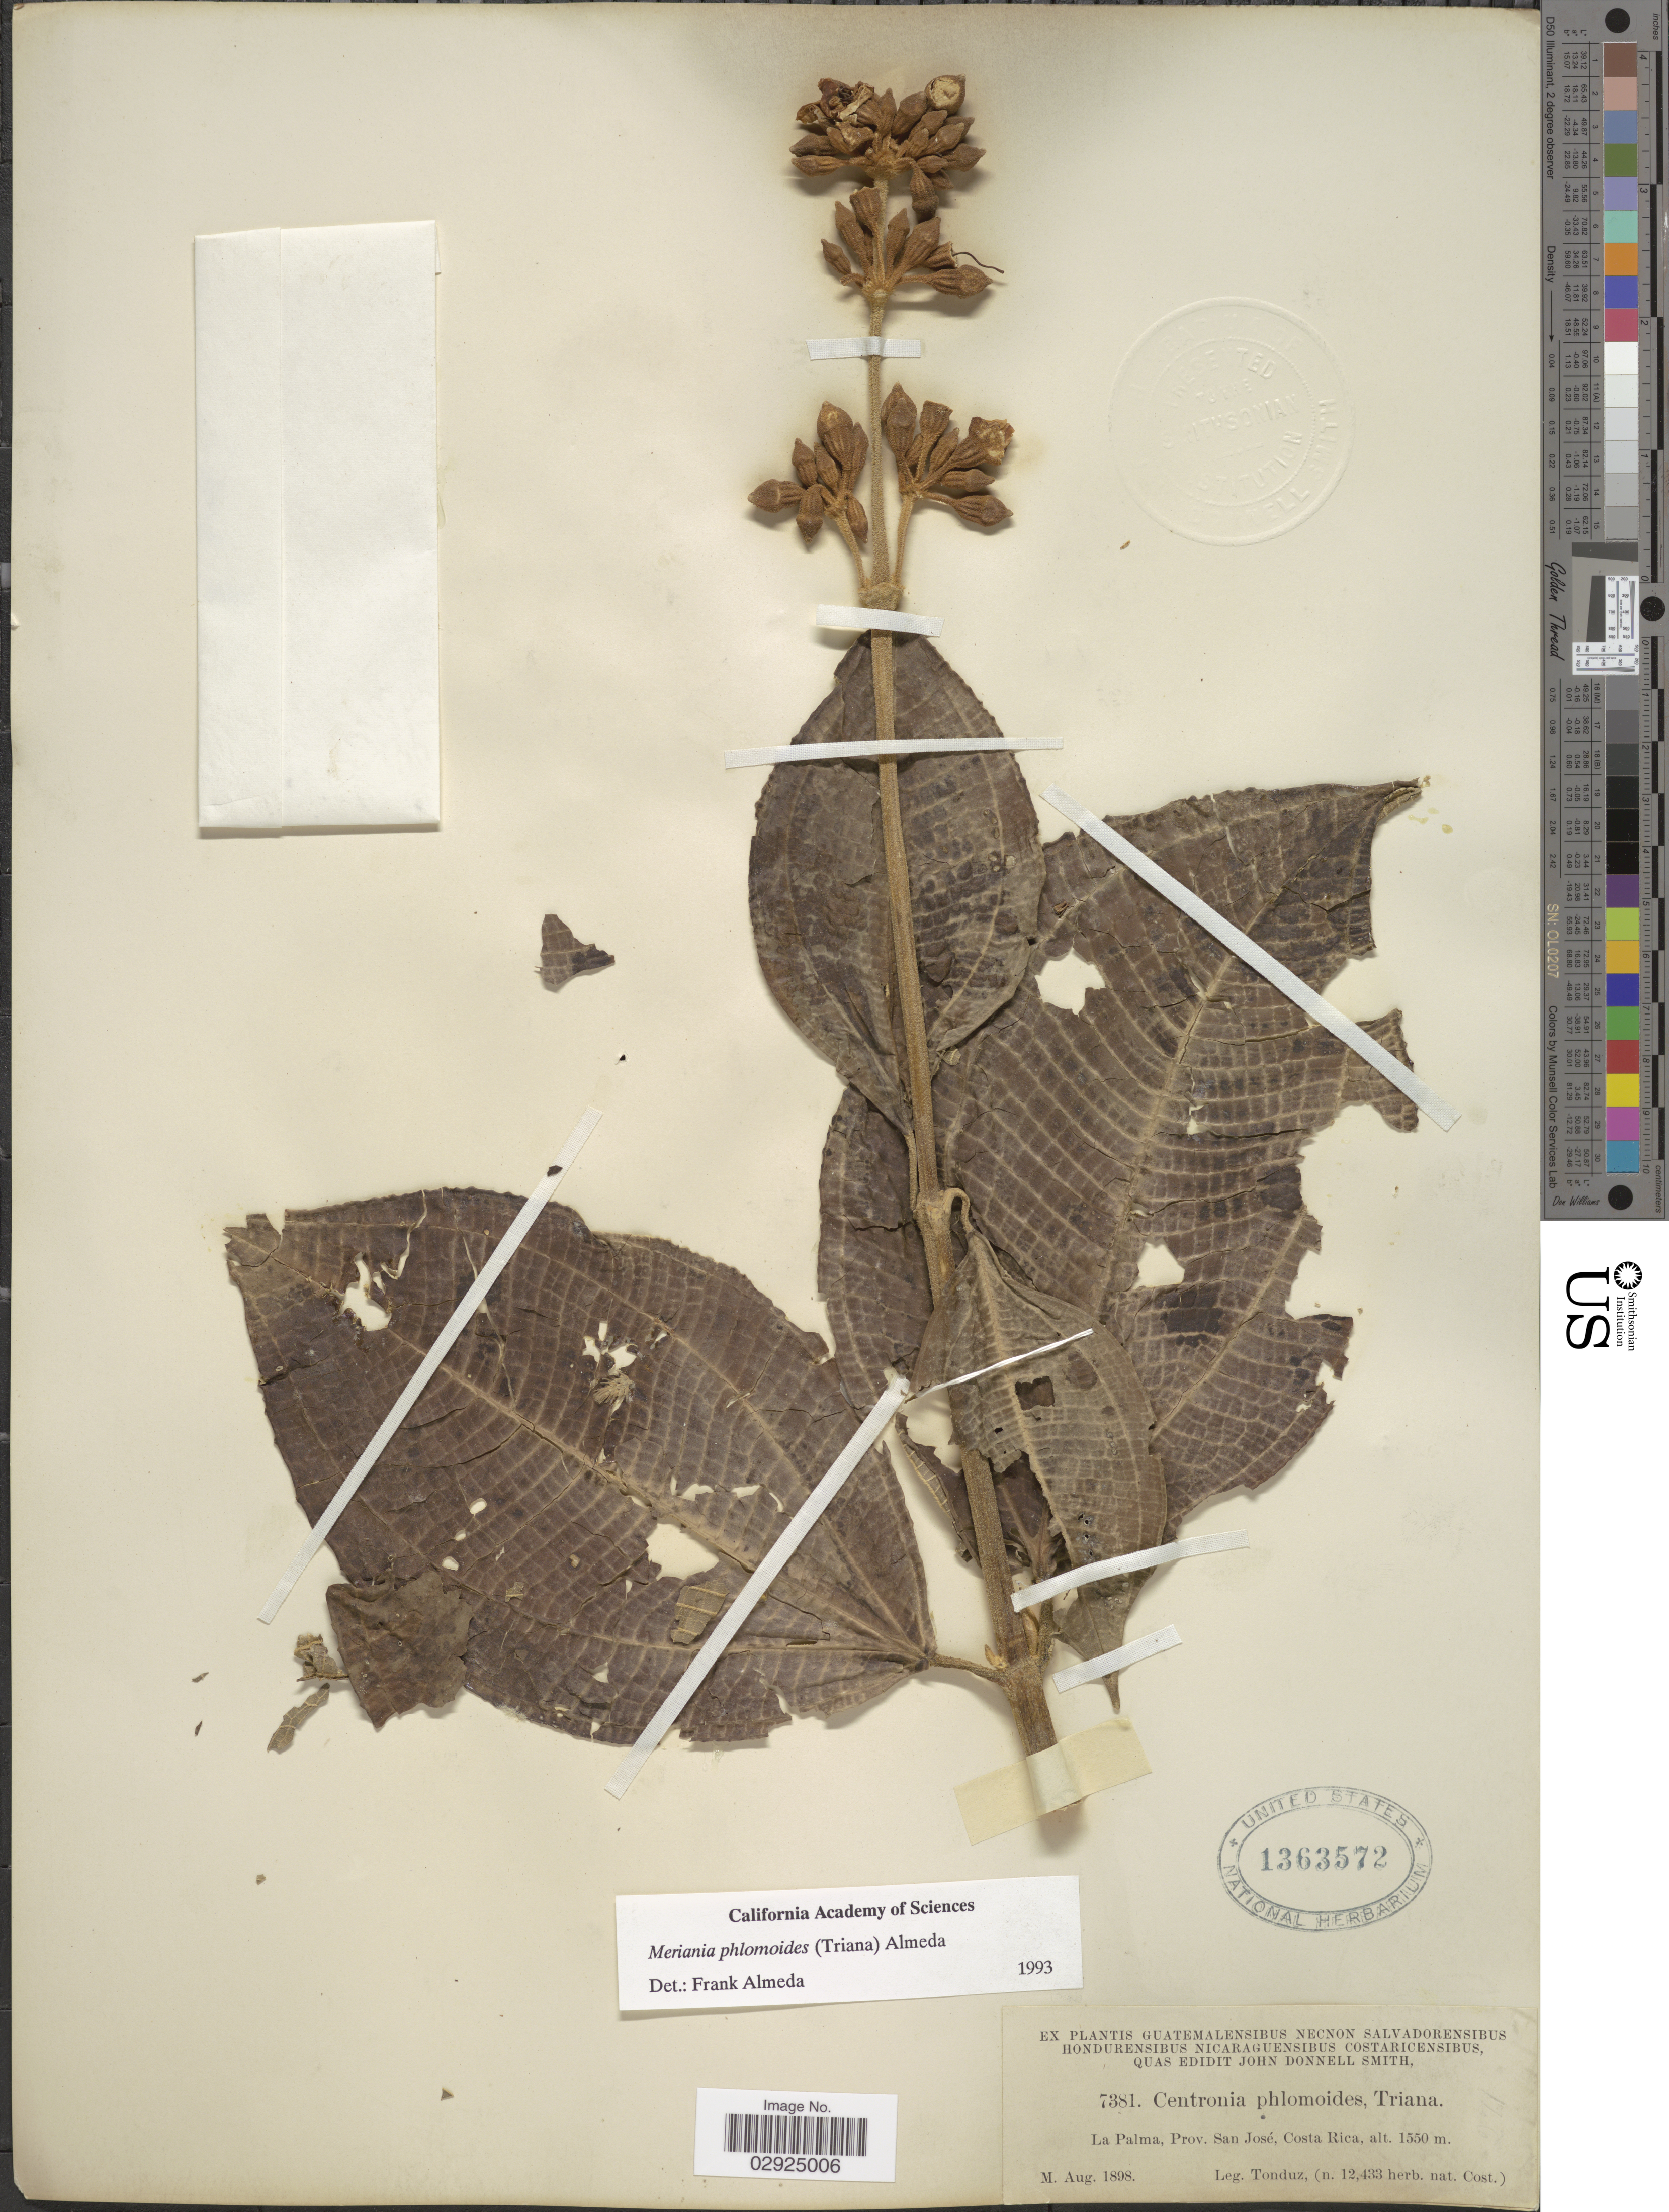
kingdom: Plantae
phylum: Tracheophyta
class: Magnoliopsida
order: Myrtales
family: Melastomataceae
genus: Meriania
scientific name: Meriania phlomoides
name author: (Triana) Almeda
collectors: Tonduz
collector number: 7381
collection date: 1898-08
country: Costa Rica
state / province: San José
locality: La Palma, Prov. San José.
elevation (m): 1550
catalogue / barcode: US 1363572